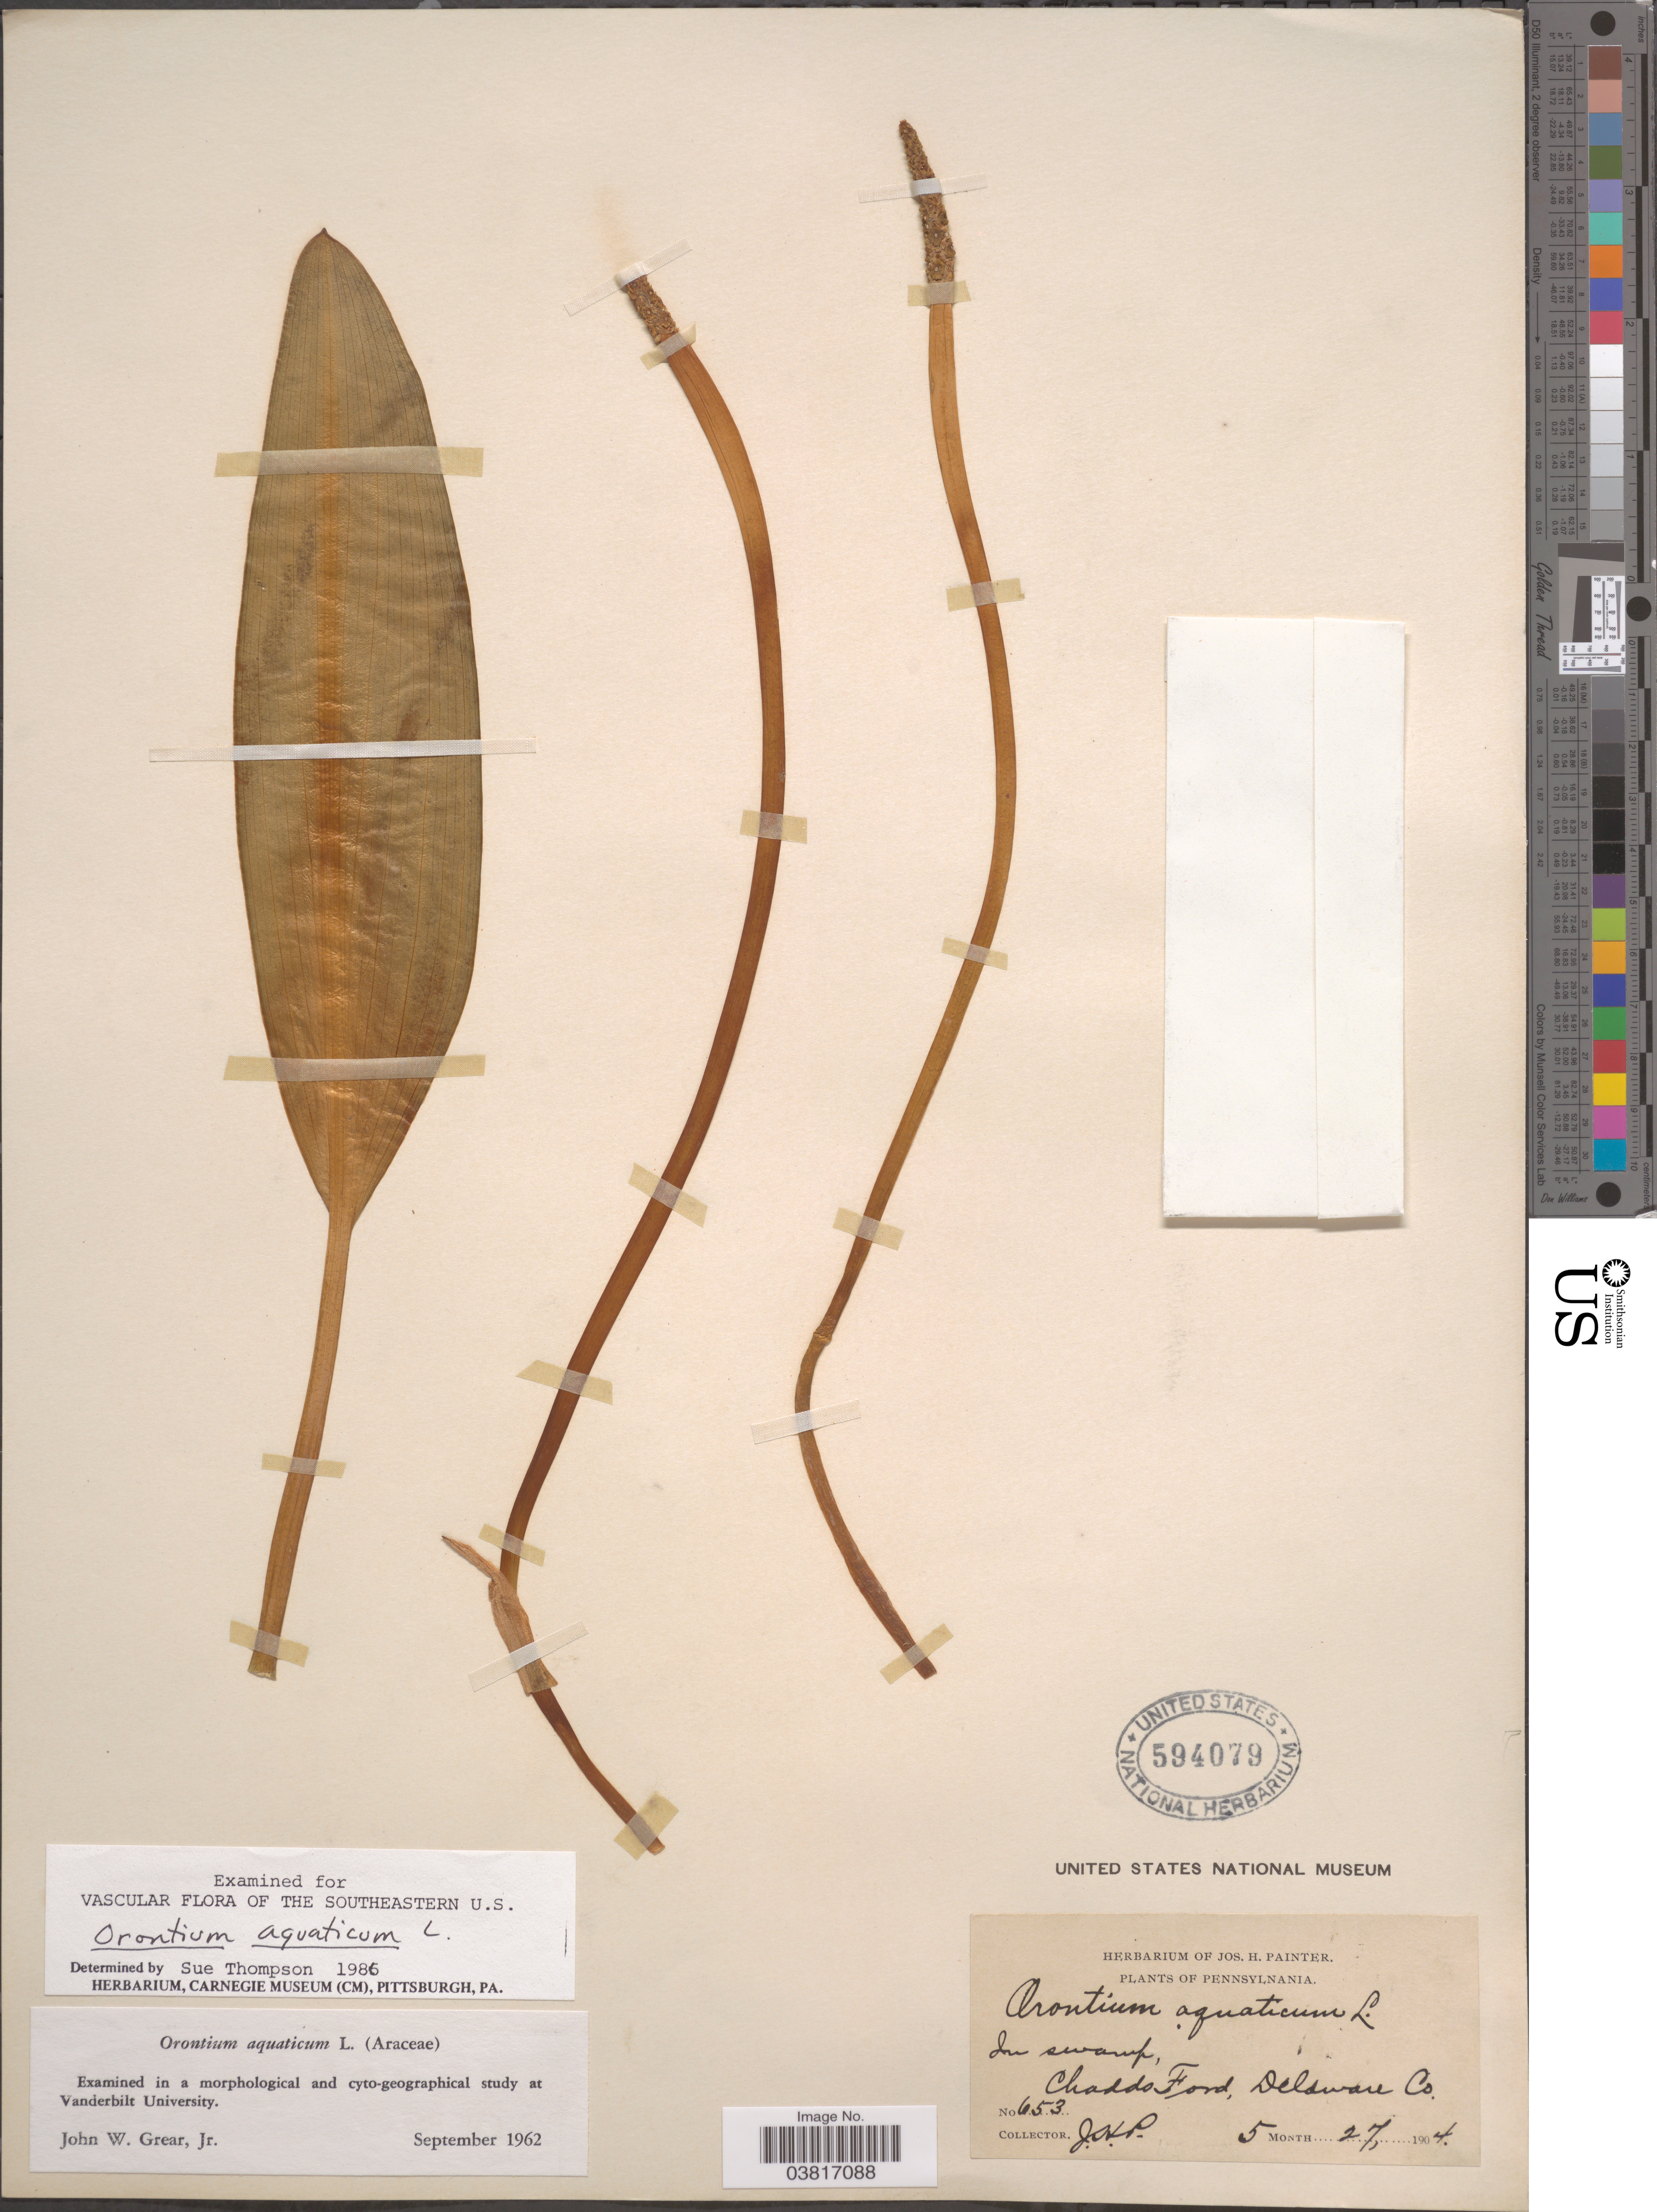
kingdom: Plantae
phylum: Tracheophyta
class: Liliopsida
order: Alismatales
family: Araceae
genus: Orontium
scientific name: Orontium aquaticum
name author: L.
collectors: J. H. Painter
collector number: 653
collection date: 1904-05-27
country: United States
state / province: Pennsylvania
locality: In swamp, Chadds Ford, Delaware Co.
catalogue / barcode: US 594079